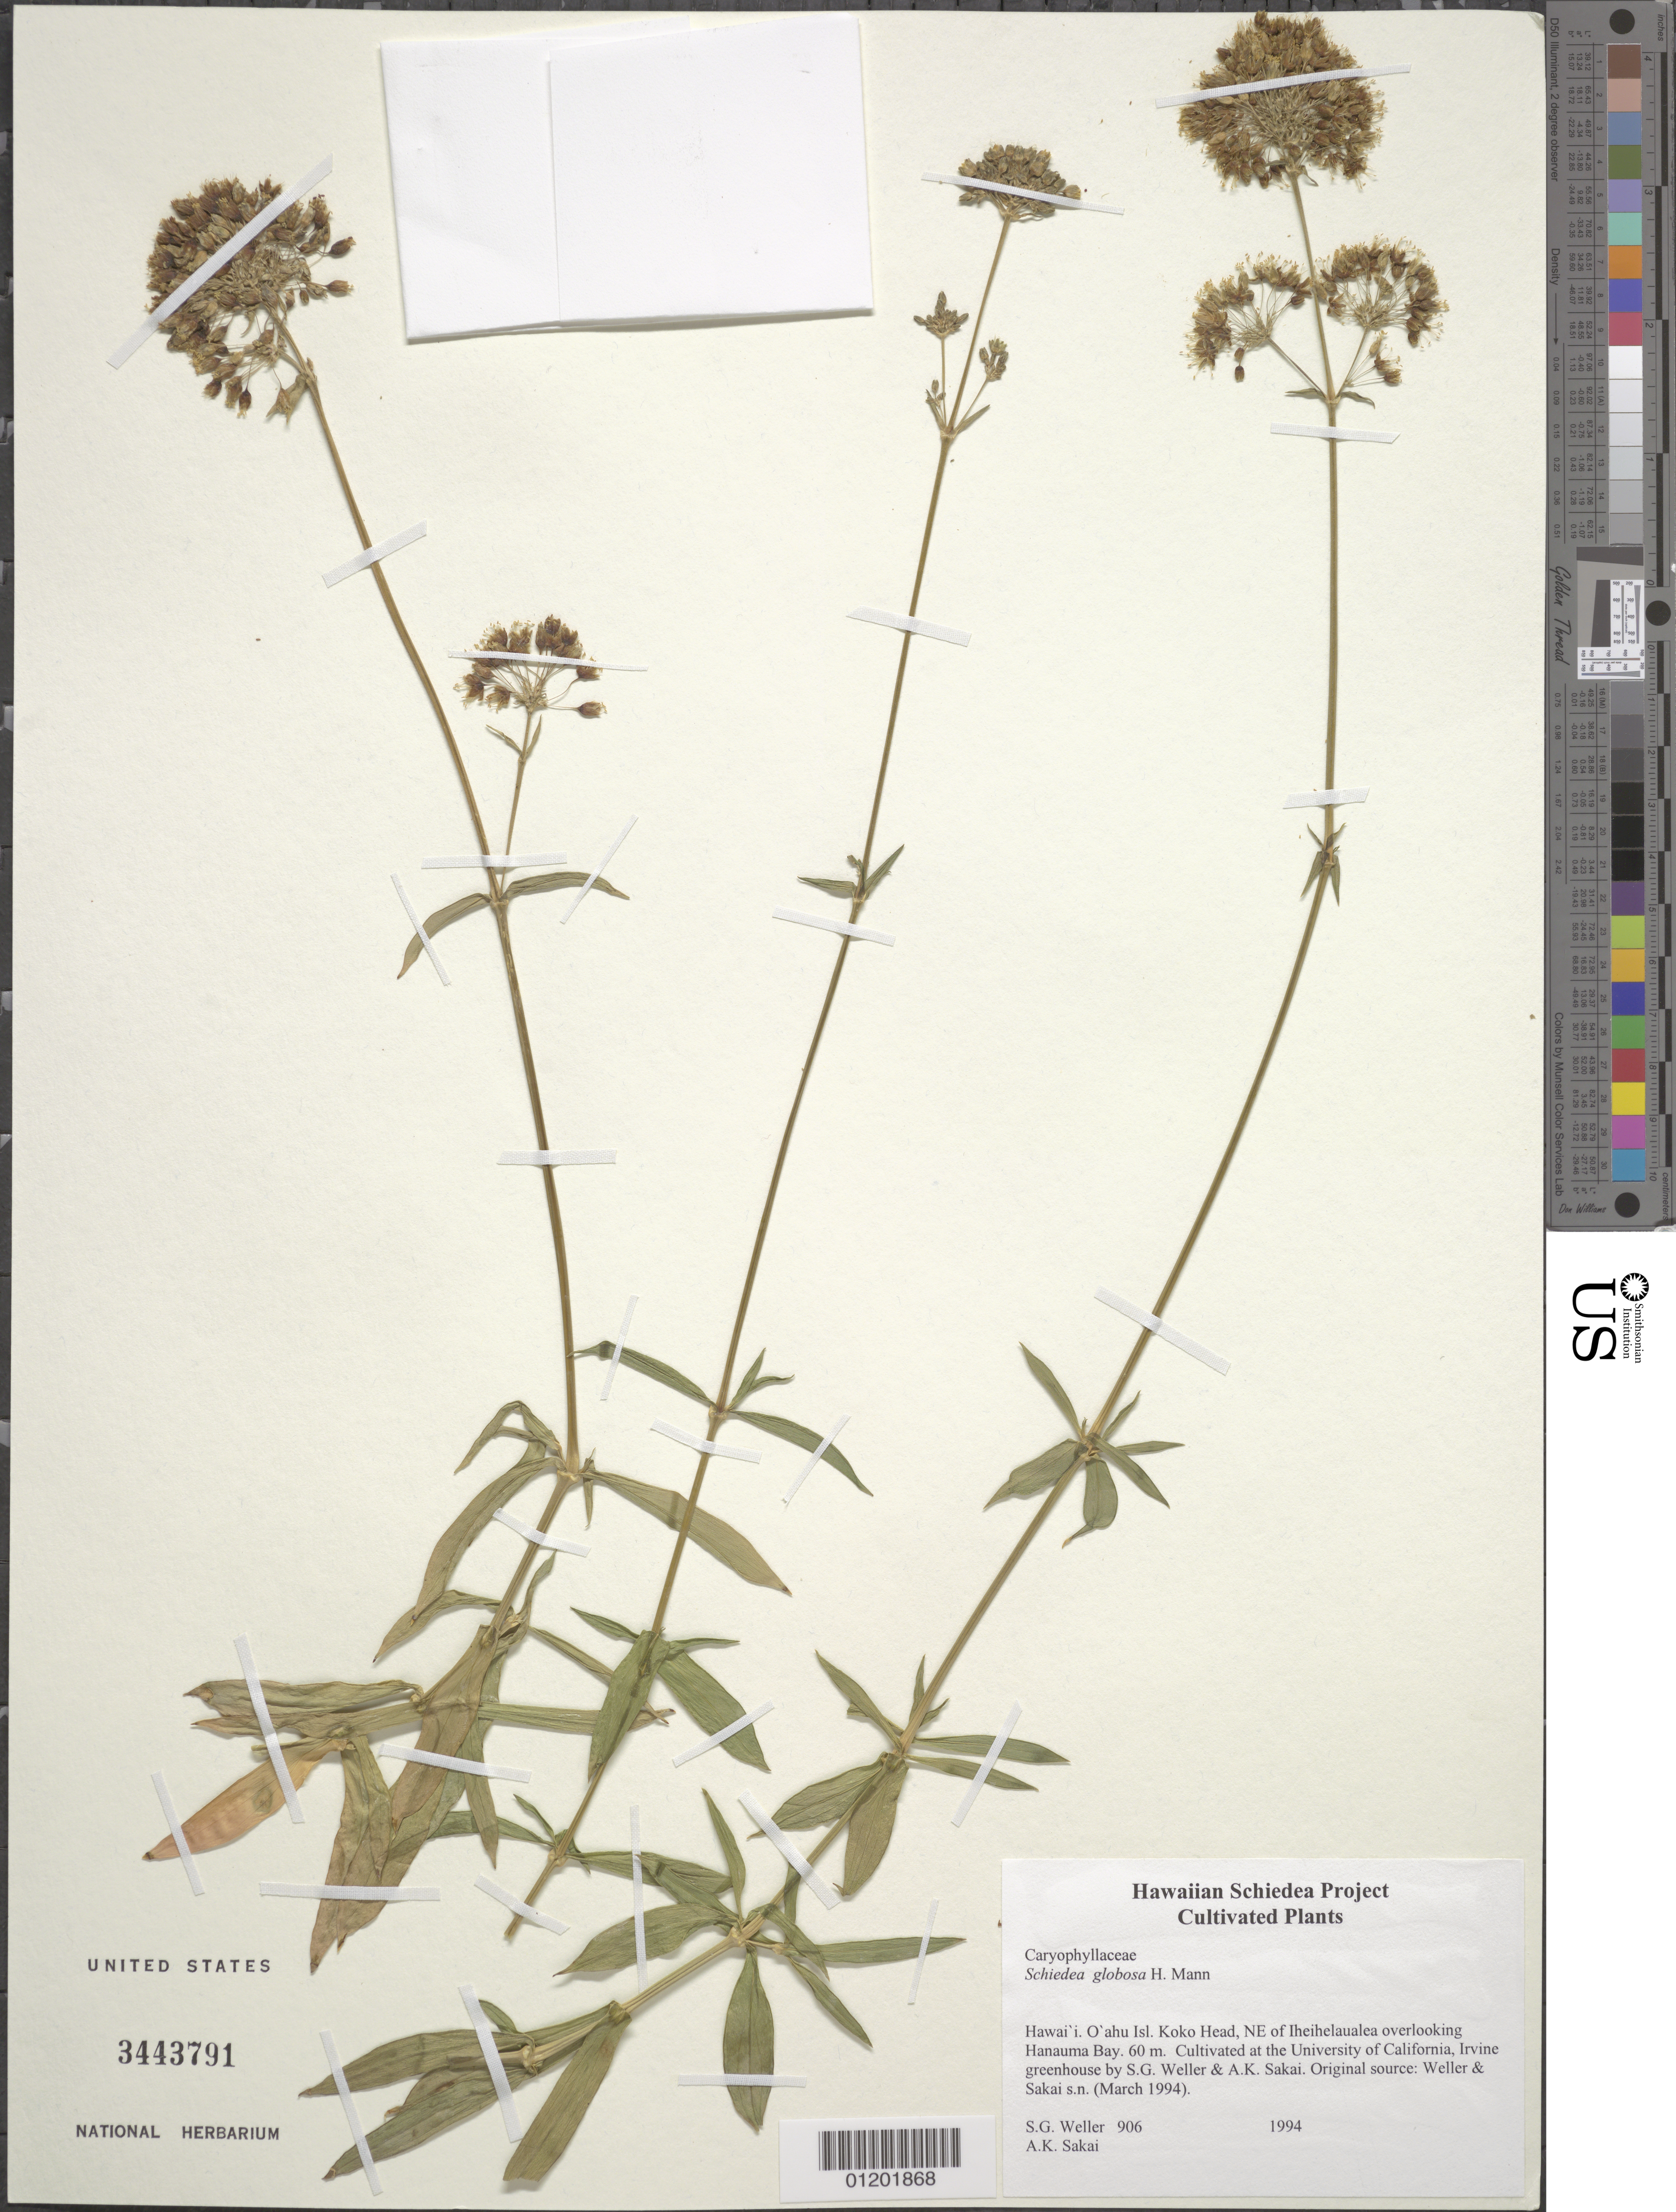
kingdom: Plantae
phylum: Tracheophyta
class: Magnoliopsida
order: Caryophyllales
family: Caryophyllaceae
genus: Schiedea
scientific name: Schiedea globosa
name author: H. Mann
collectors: S. G. Weller & A. Sakai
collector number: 906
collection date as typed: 1994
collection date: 1994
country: United States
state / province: California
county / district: Orange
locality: University of California, Irvine greenhouse.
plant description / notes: Cultivated at the University of California, Irvine greenhouse by S.G. Weller & A.K. Sakai. Original source: from seeds and cuttings collected by Weller & Sakai in March 1994.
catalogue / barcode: US 3443791